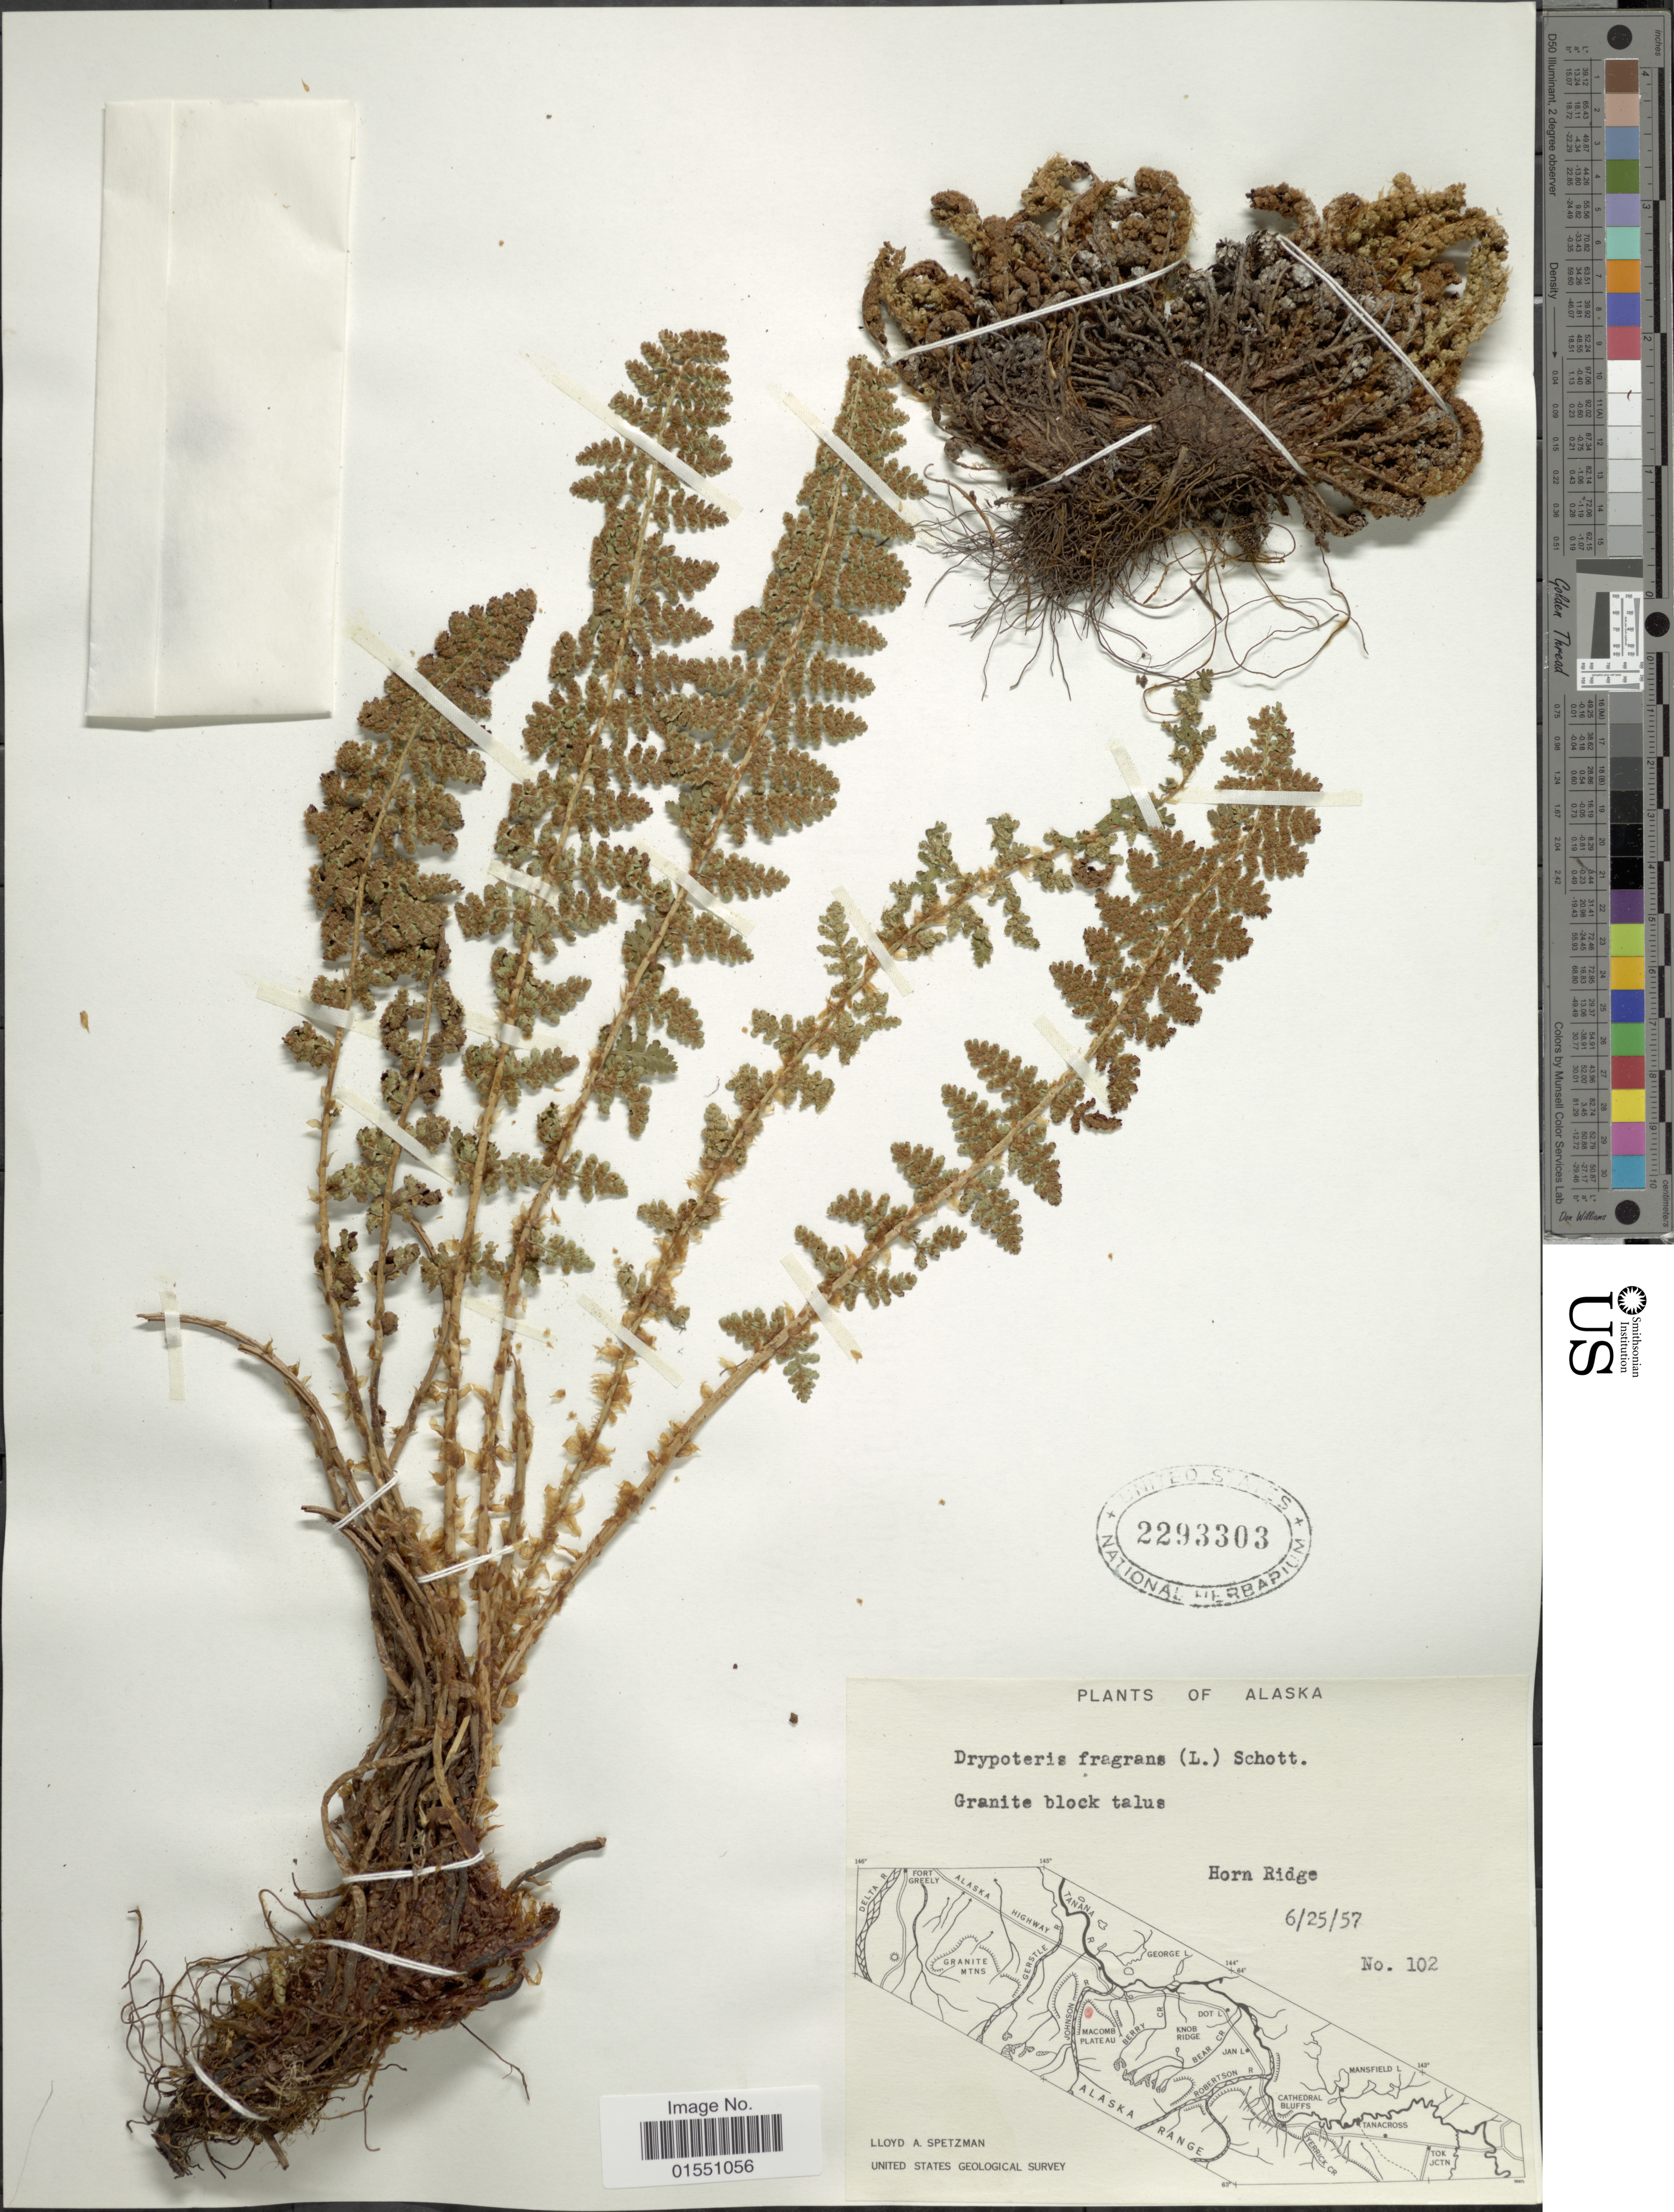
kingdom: Plantae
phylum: Tracheophyta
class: Polypodiopsida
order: Polypodiales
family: Dryopteridaceae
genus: Dryopteris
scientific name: Dryopteris fragrans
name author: (L.) Schott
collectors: L. Spetzman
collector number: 102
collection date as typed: Transcribed d/m/y: 25/6/57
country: United States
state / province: Alaska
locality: Horn Ridge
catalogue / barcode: US 2293303